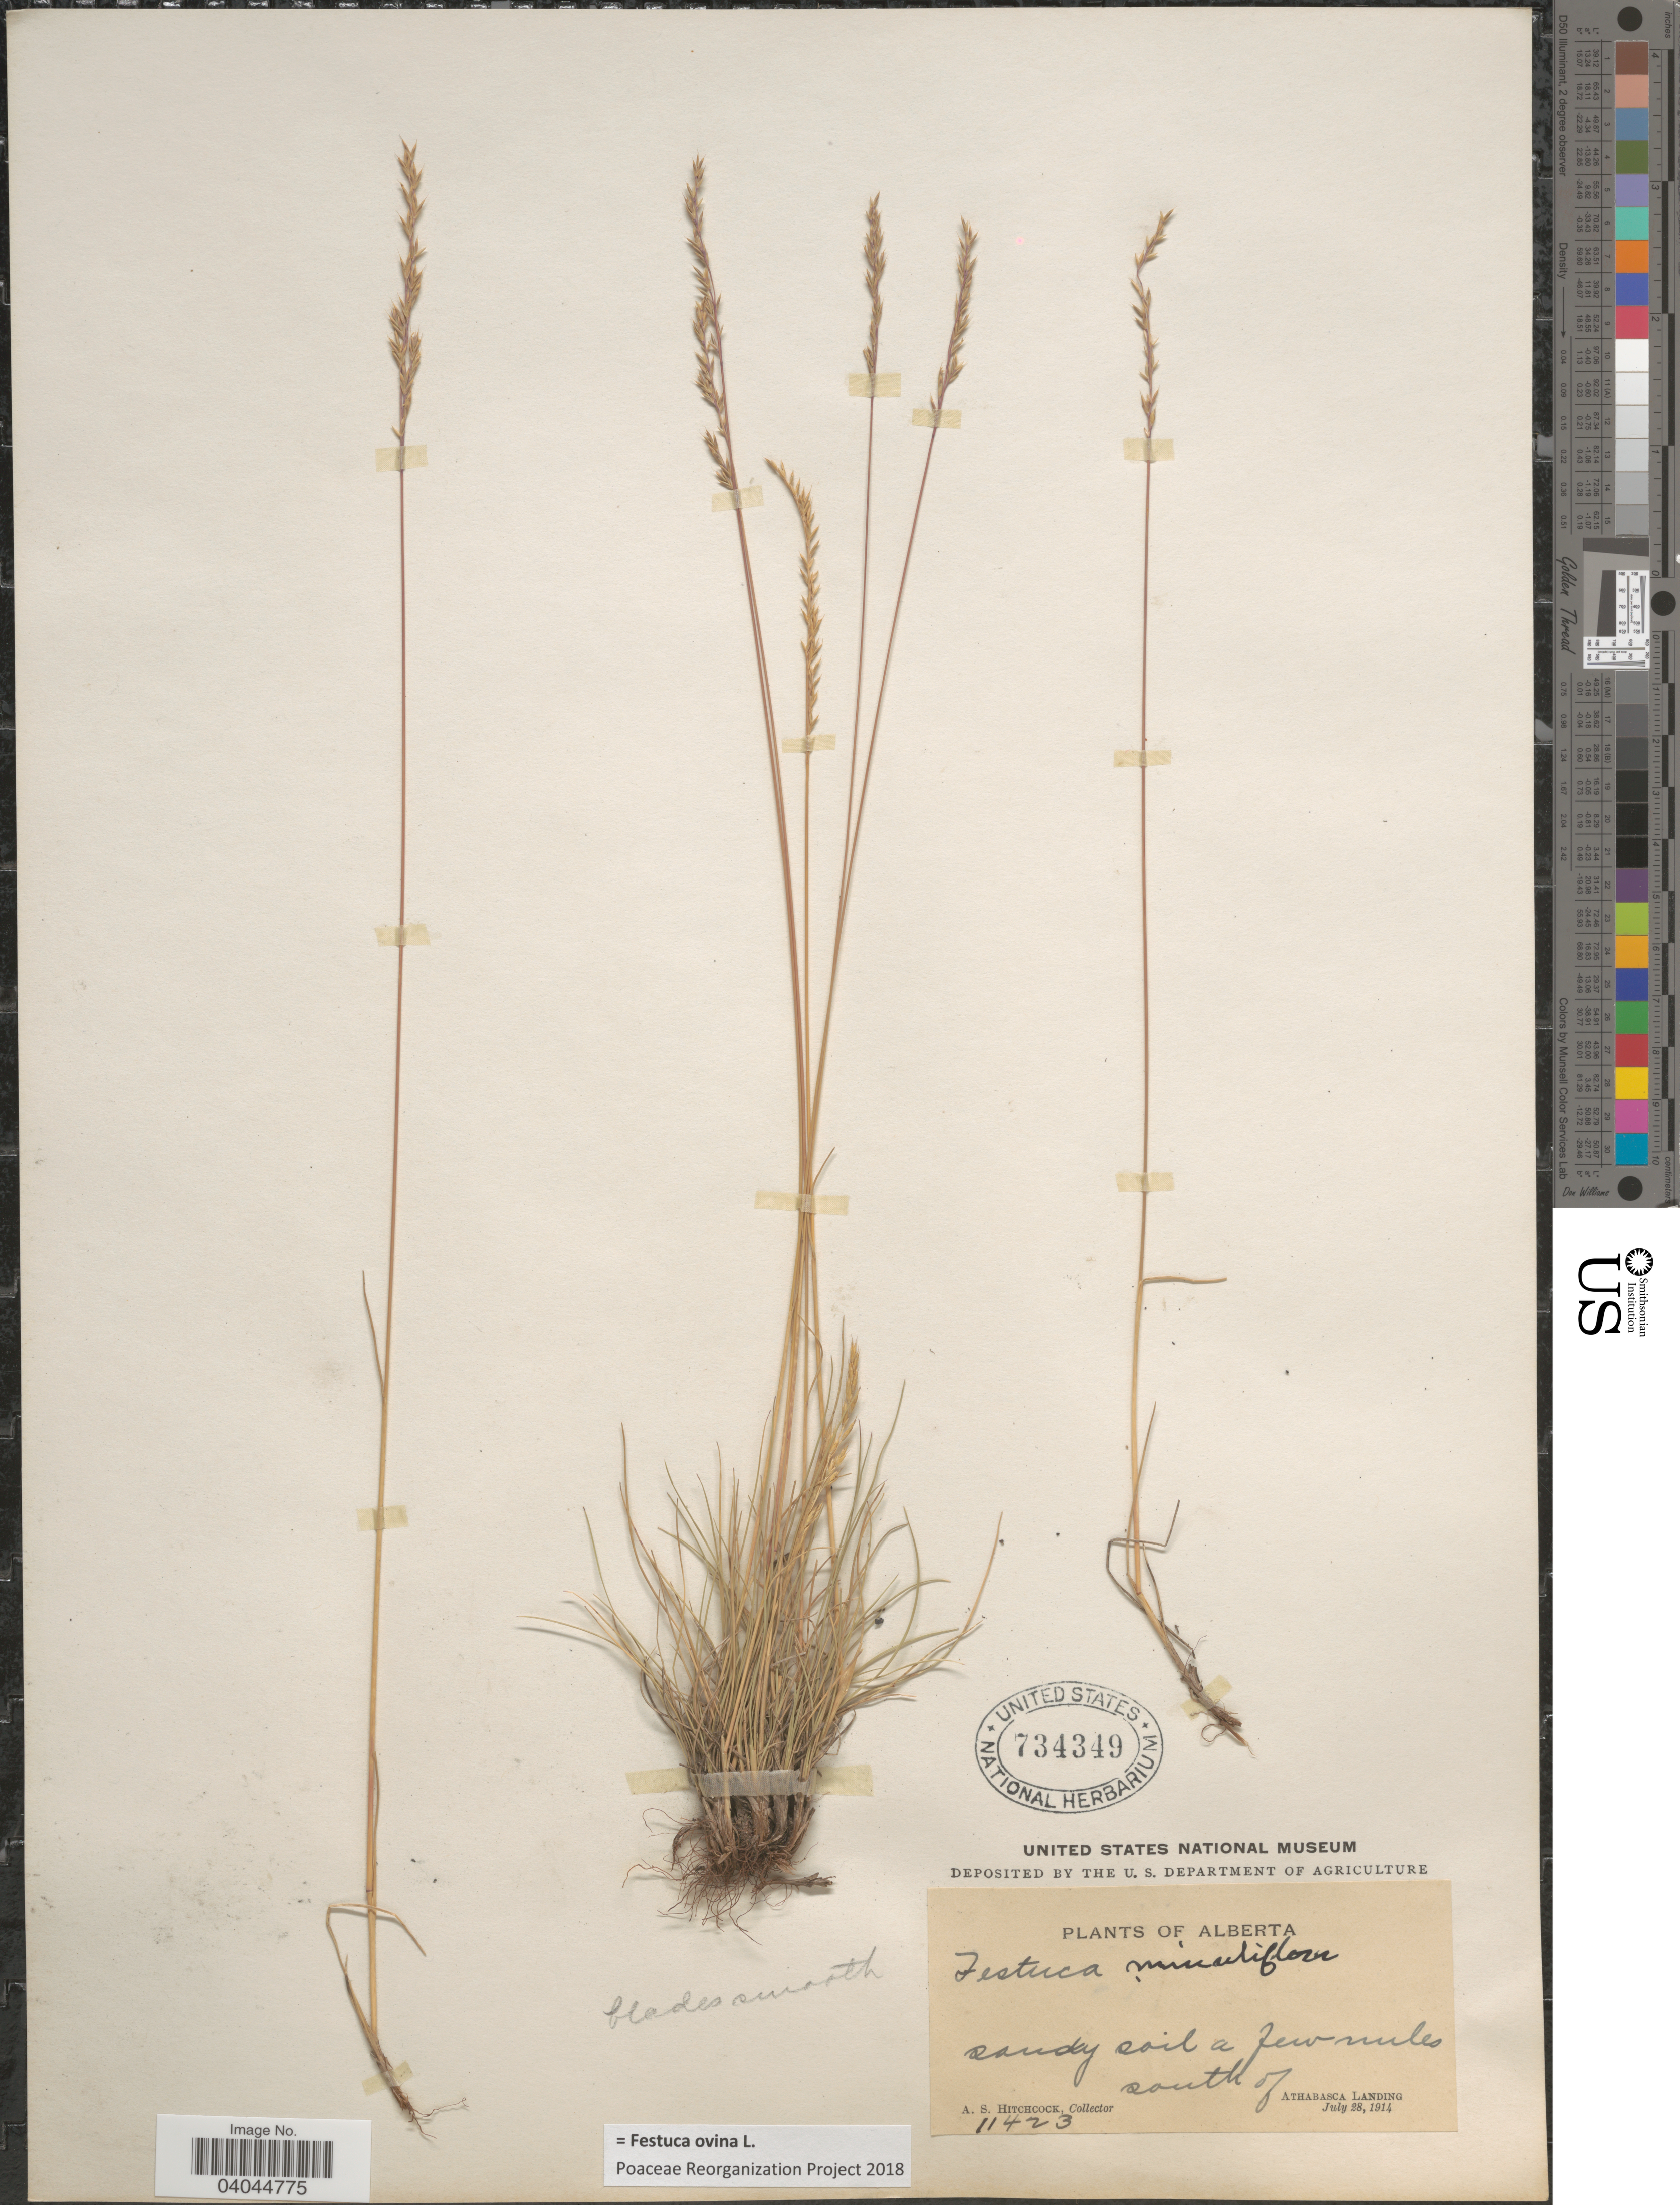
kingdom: Plantae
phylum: Tracheophyta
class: Liliopsida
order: Poales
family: Poaceae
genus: Festuca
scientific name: Festuca ovina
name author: L.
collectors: A. S. Hitchcock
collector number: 11423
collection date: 1914-07-28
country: Canada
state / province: Alberta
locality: Sandy soil a few miles south of Athabasca Landing.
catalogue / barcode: US 734349